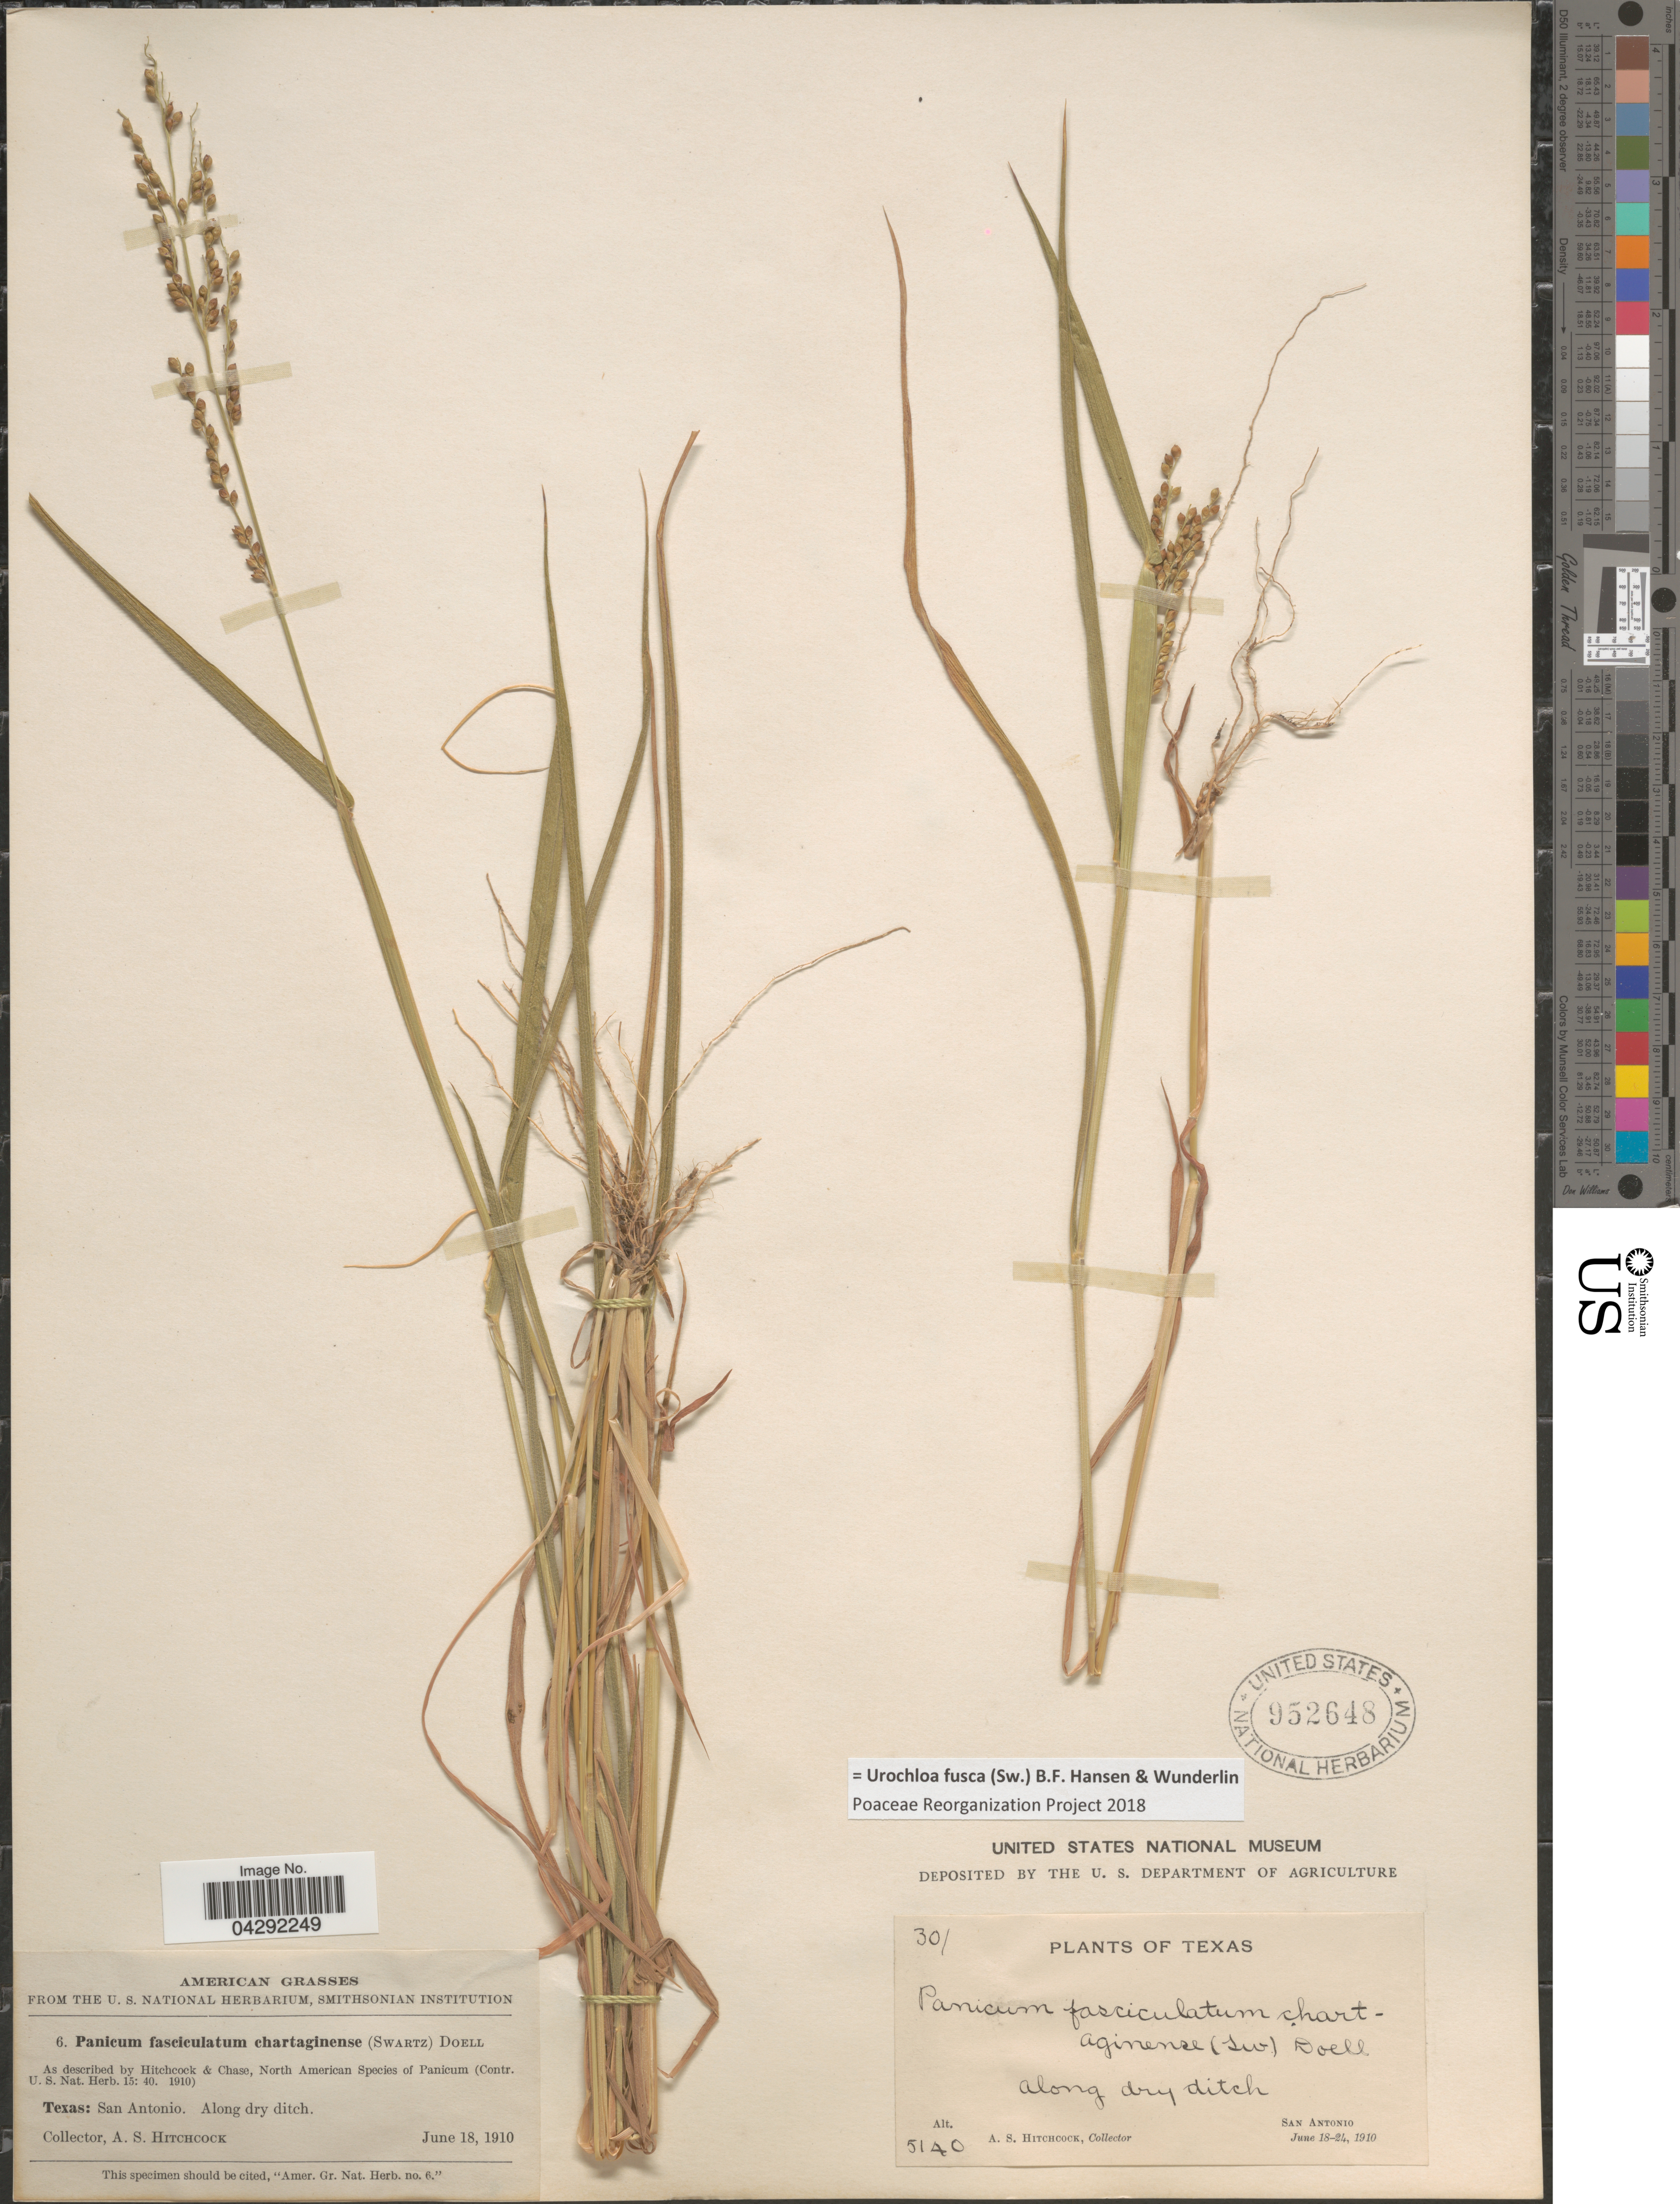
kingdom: Plantae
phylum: Tracheophyta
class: Liliopsida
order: Poales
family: Poaceae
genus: Urochloa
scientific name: Urochloa fusca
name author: (Sw.) B.F. Hansen & Wunderlin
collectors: A. S. Hitchcock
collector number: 5140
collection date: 1910-06-18/1910-06-24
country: United States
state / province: Texas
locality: Along dry ditch. San Antonio.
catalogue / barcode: US 952648